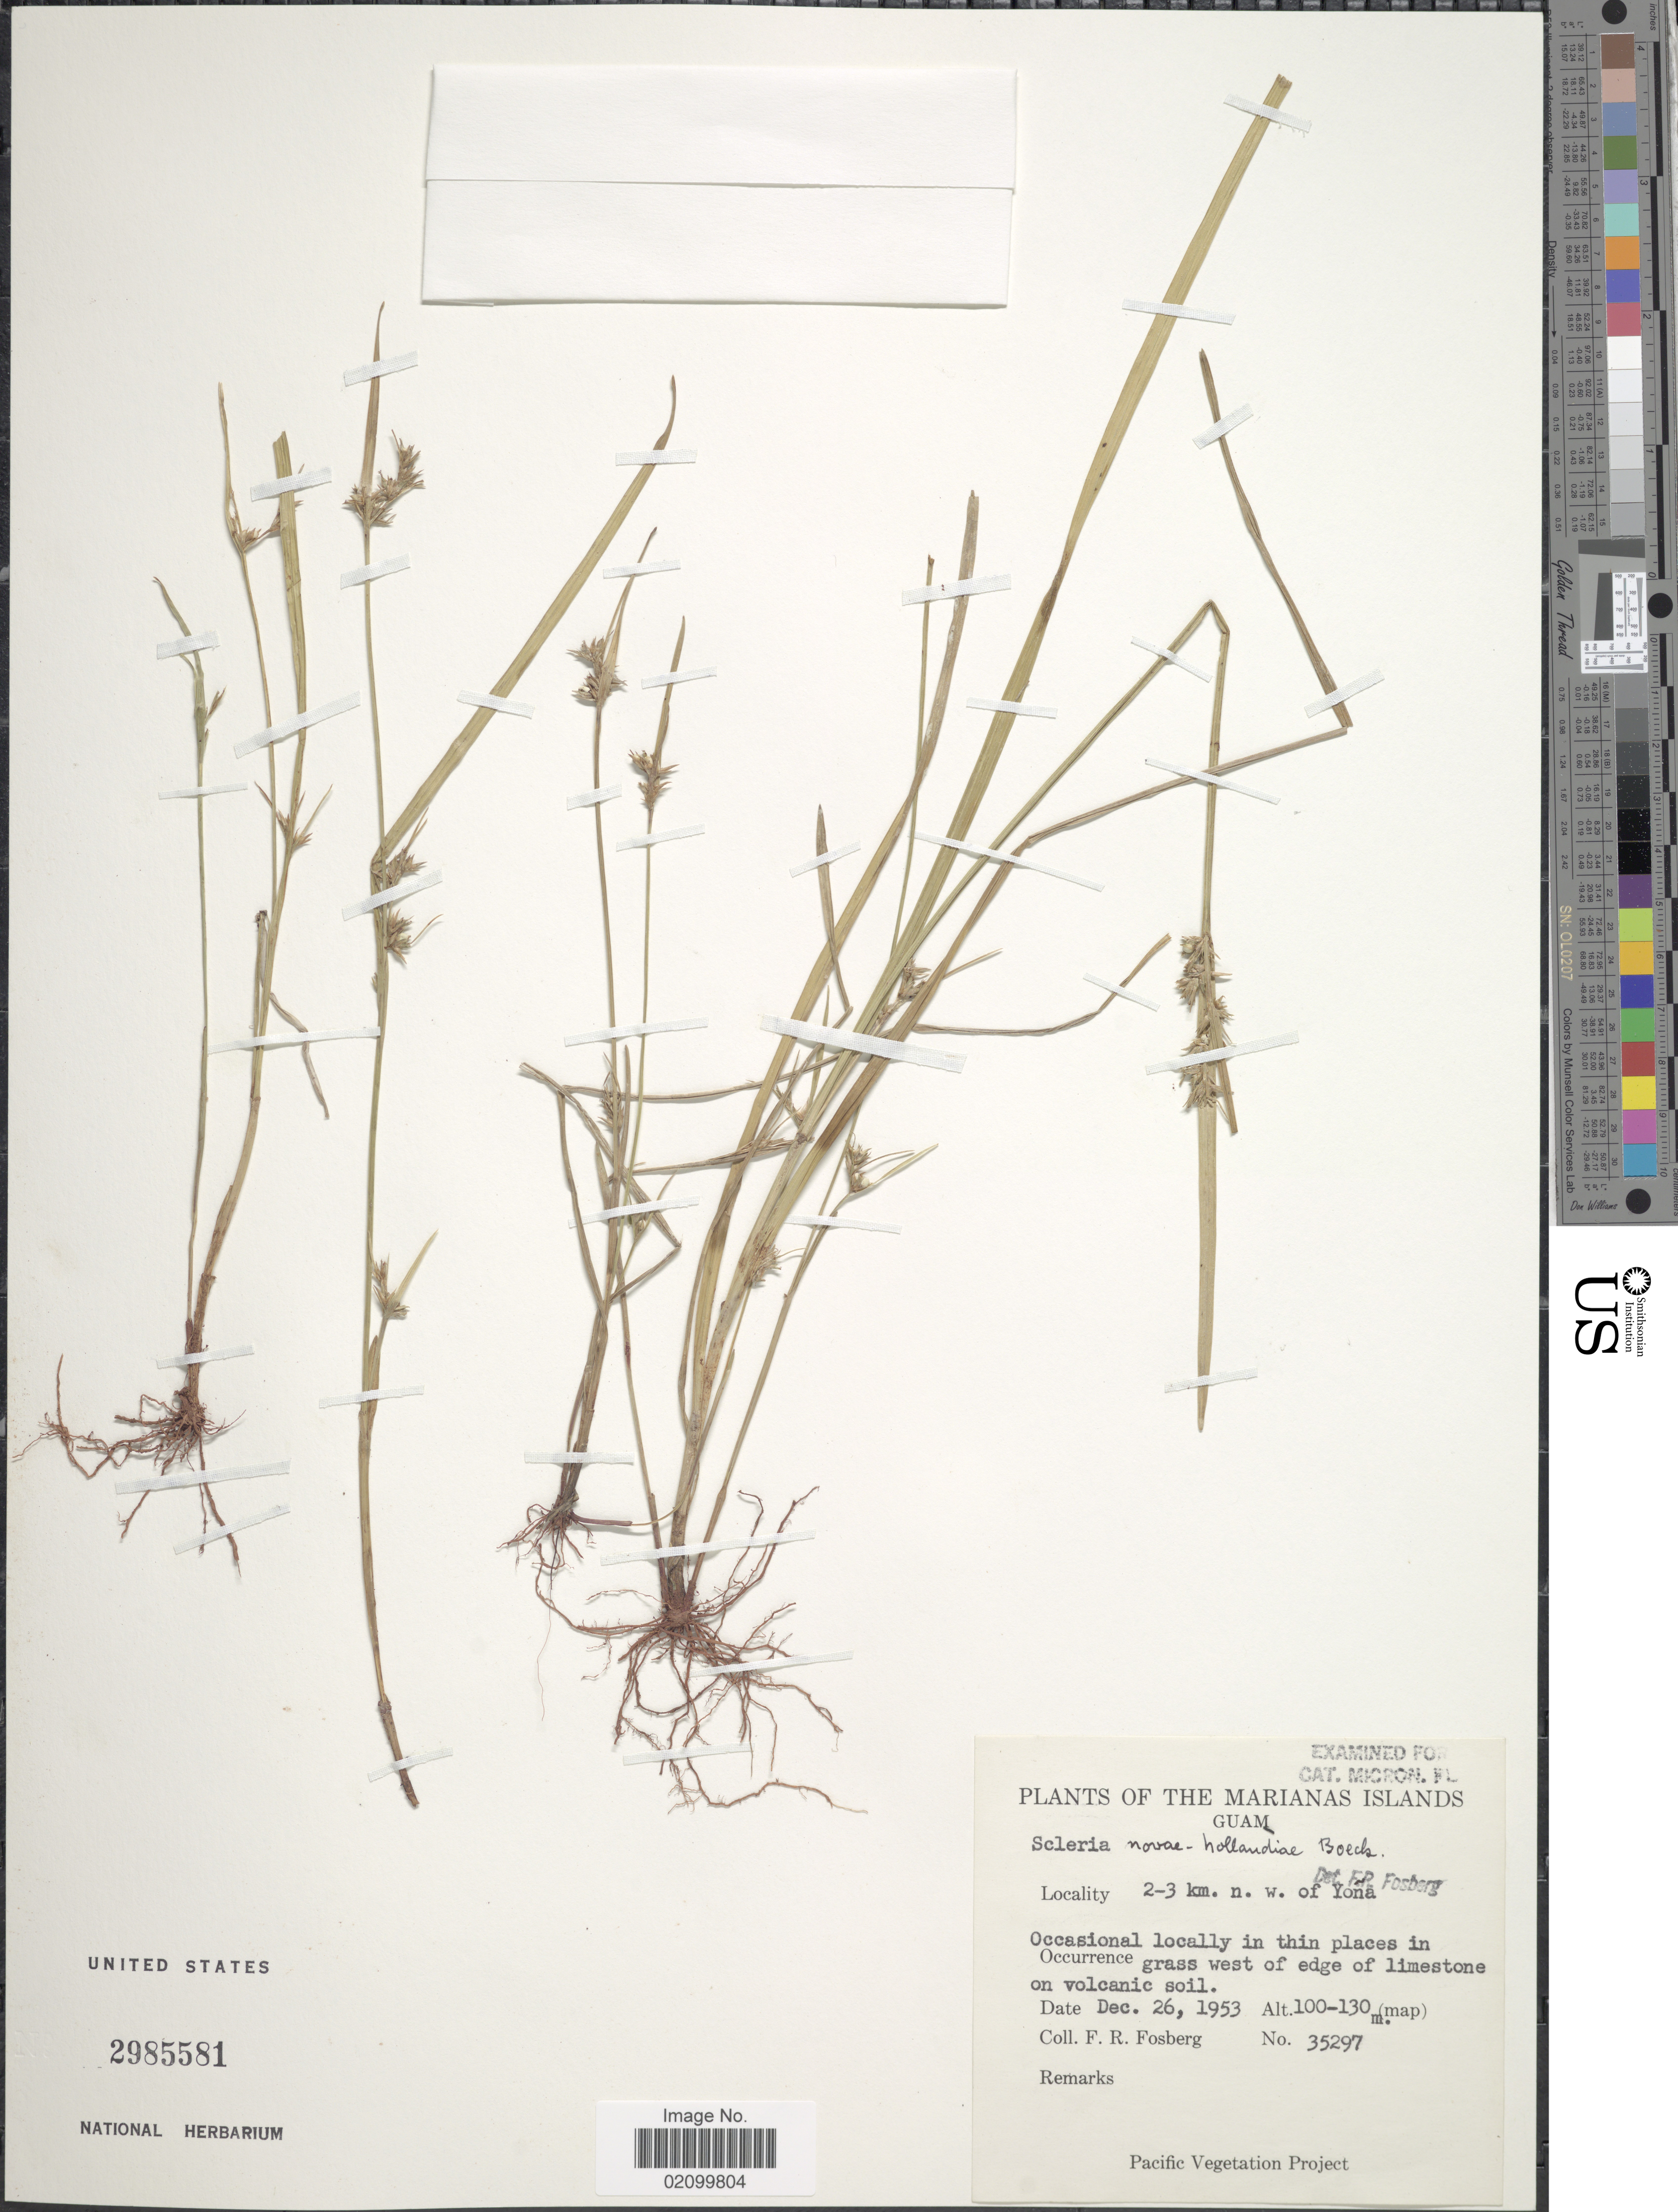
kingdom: Plantae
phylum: Tracheophyta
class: Liliopsida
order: Poales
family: Cyperaceae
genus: Scleria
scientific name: Scleria novae-hollandiae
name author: Boeckeler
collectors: F. R. Fosberg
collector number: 35297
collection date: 1953-12-26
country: Guam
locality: Marianas Islands. Guam, 2-3 km. n. w. of Yona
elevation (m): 100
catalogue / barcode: US 2985581